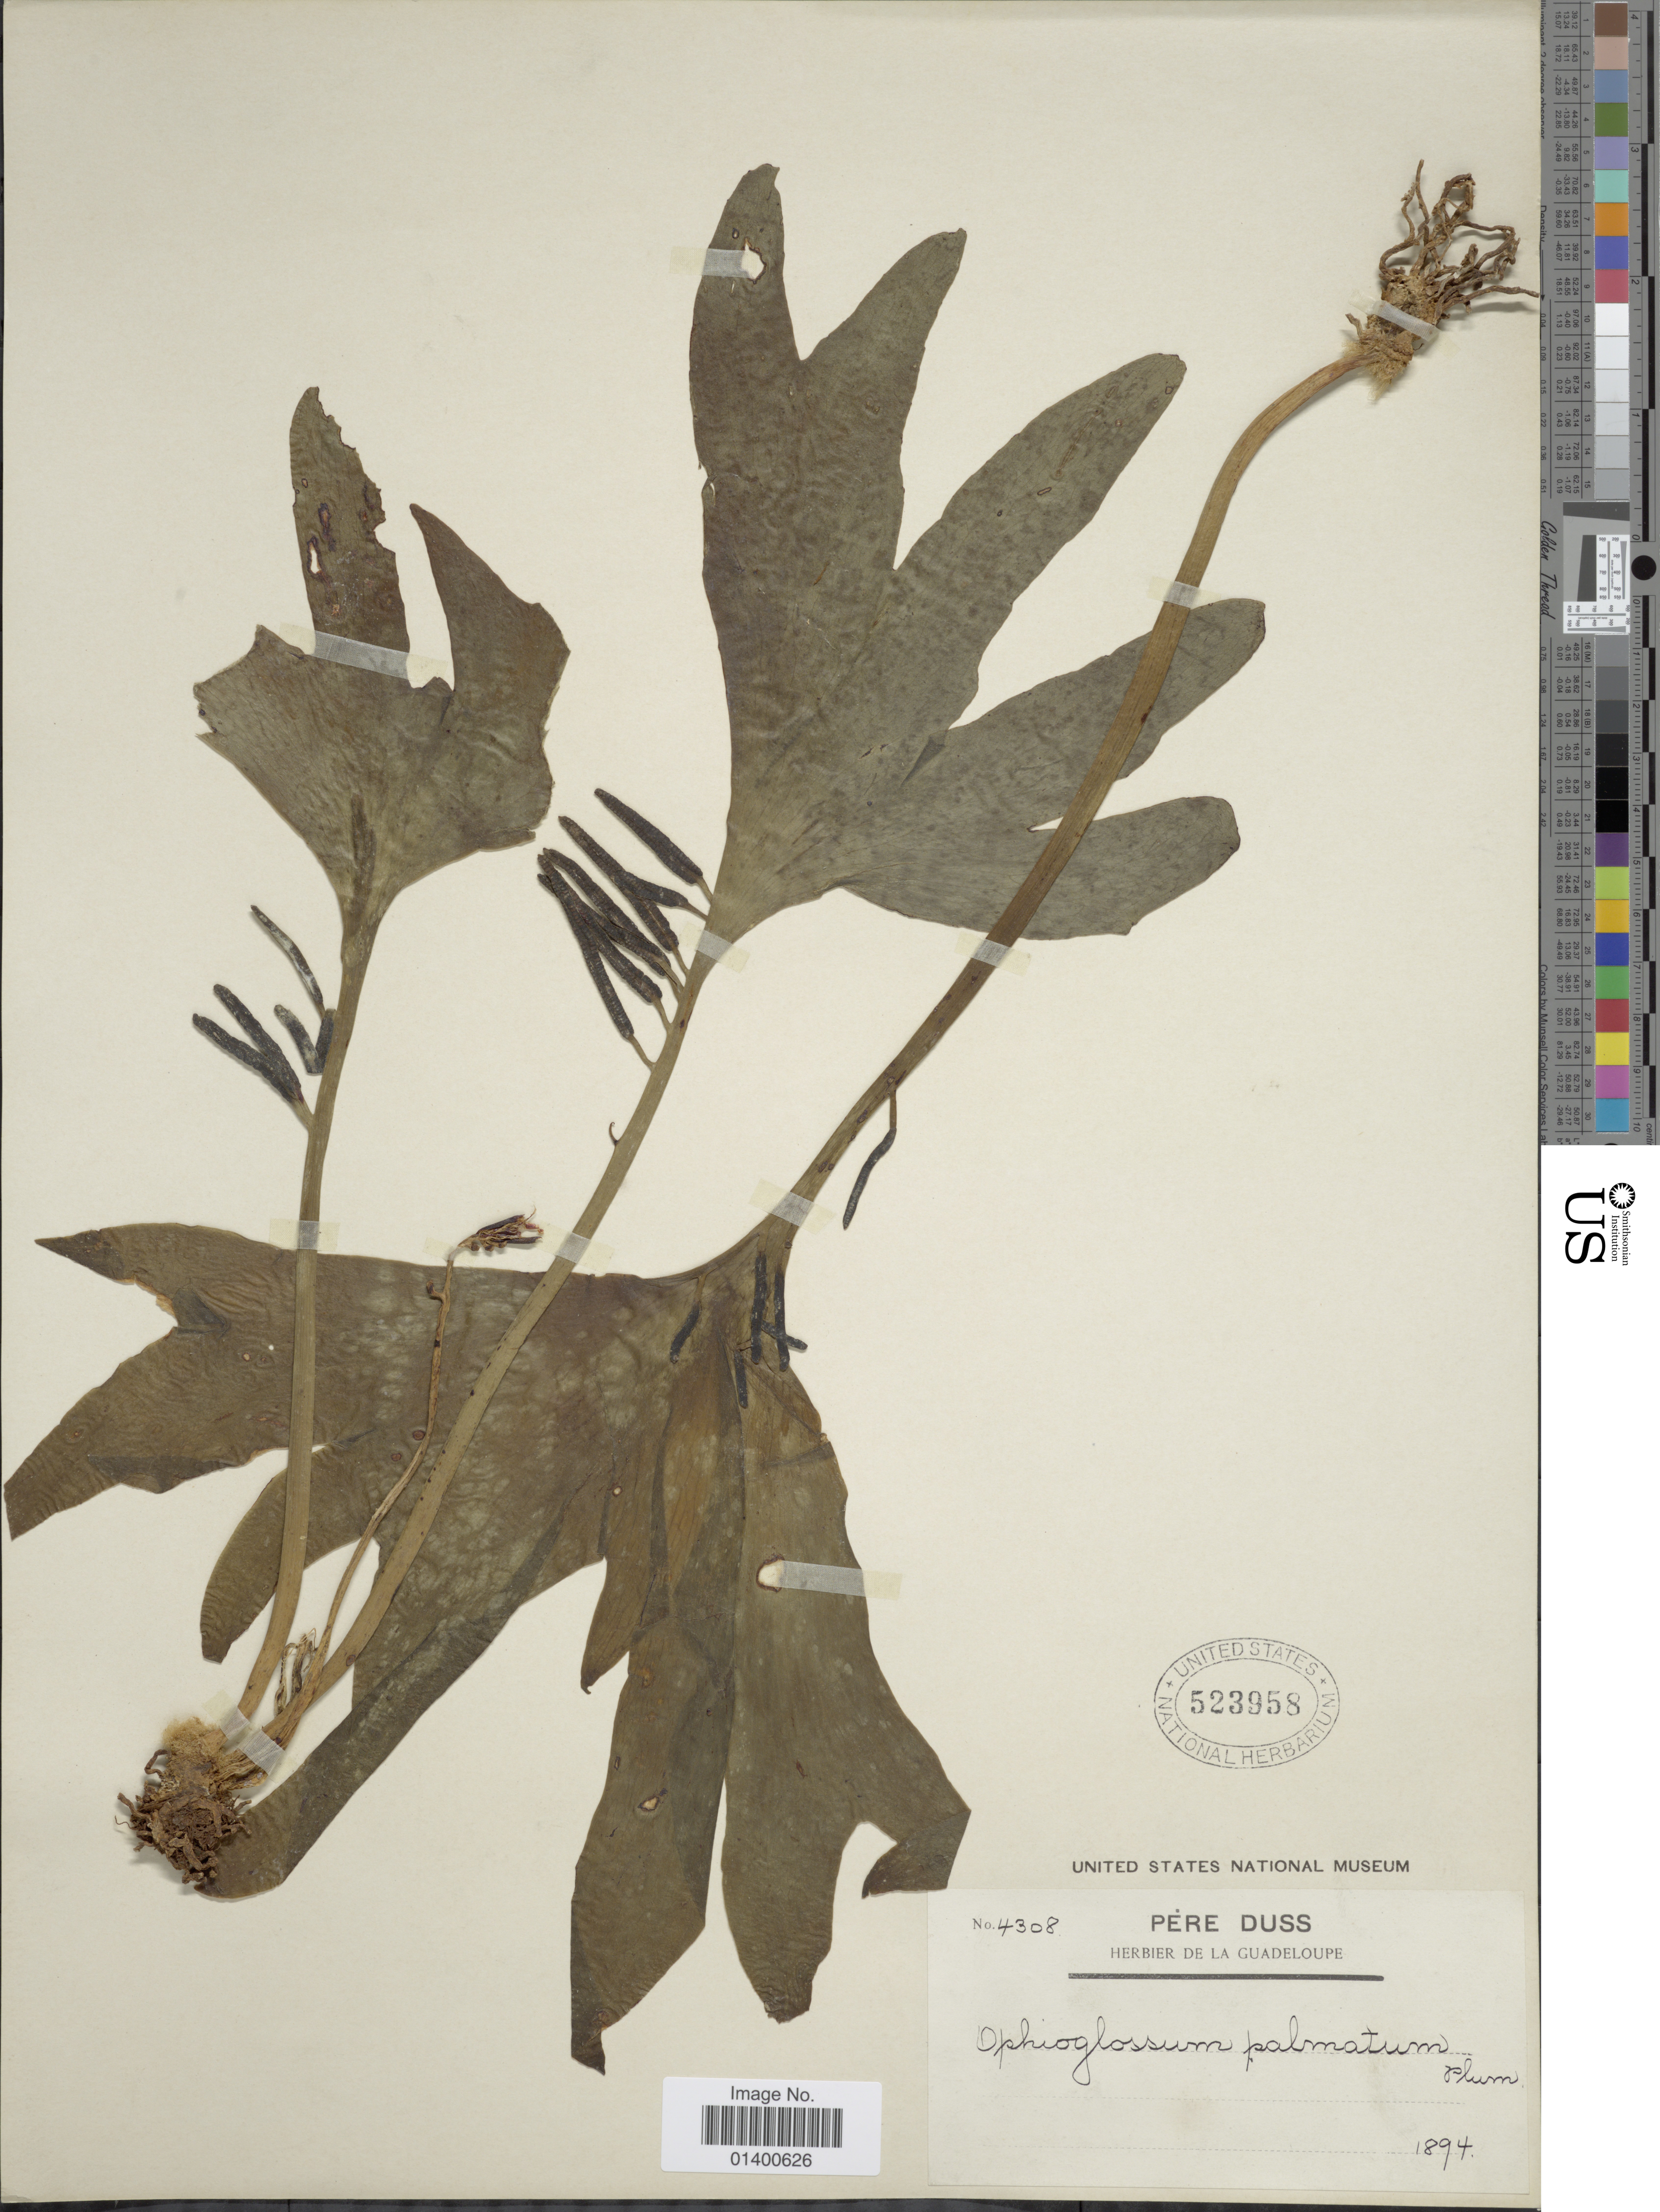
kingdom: Plantae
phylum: Tracheophyta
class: Polypodiopsida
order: Ophioglossales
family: Ophioglossaceae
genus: Cheiroglossa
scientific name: Cheiroglossa palmata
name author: (L.) C. Presl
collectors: Père Duss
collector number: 4308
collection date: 1894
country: Guadeloupe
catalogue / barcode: US 523958